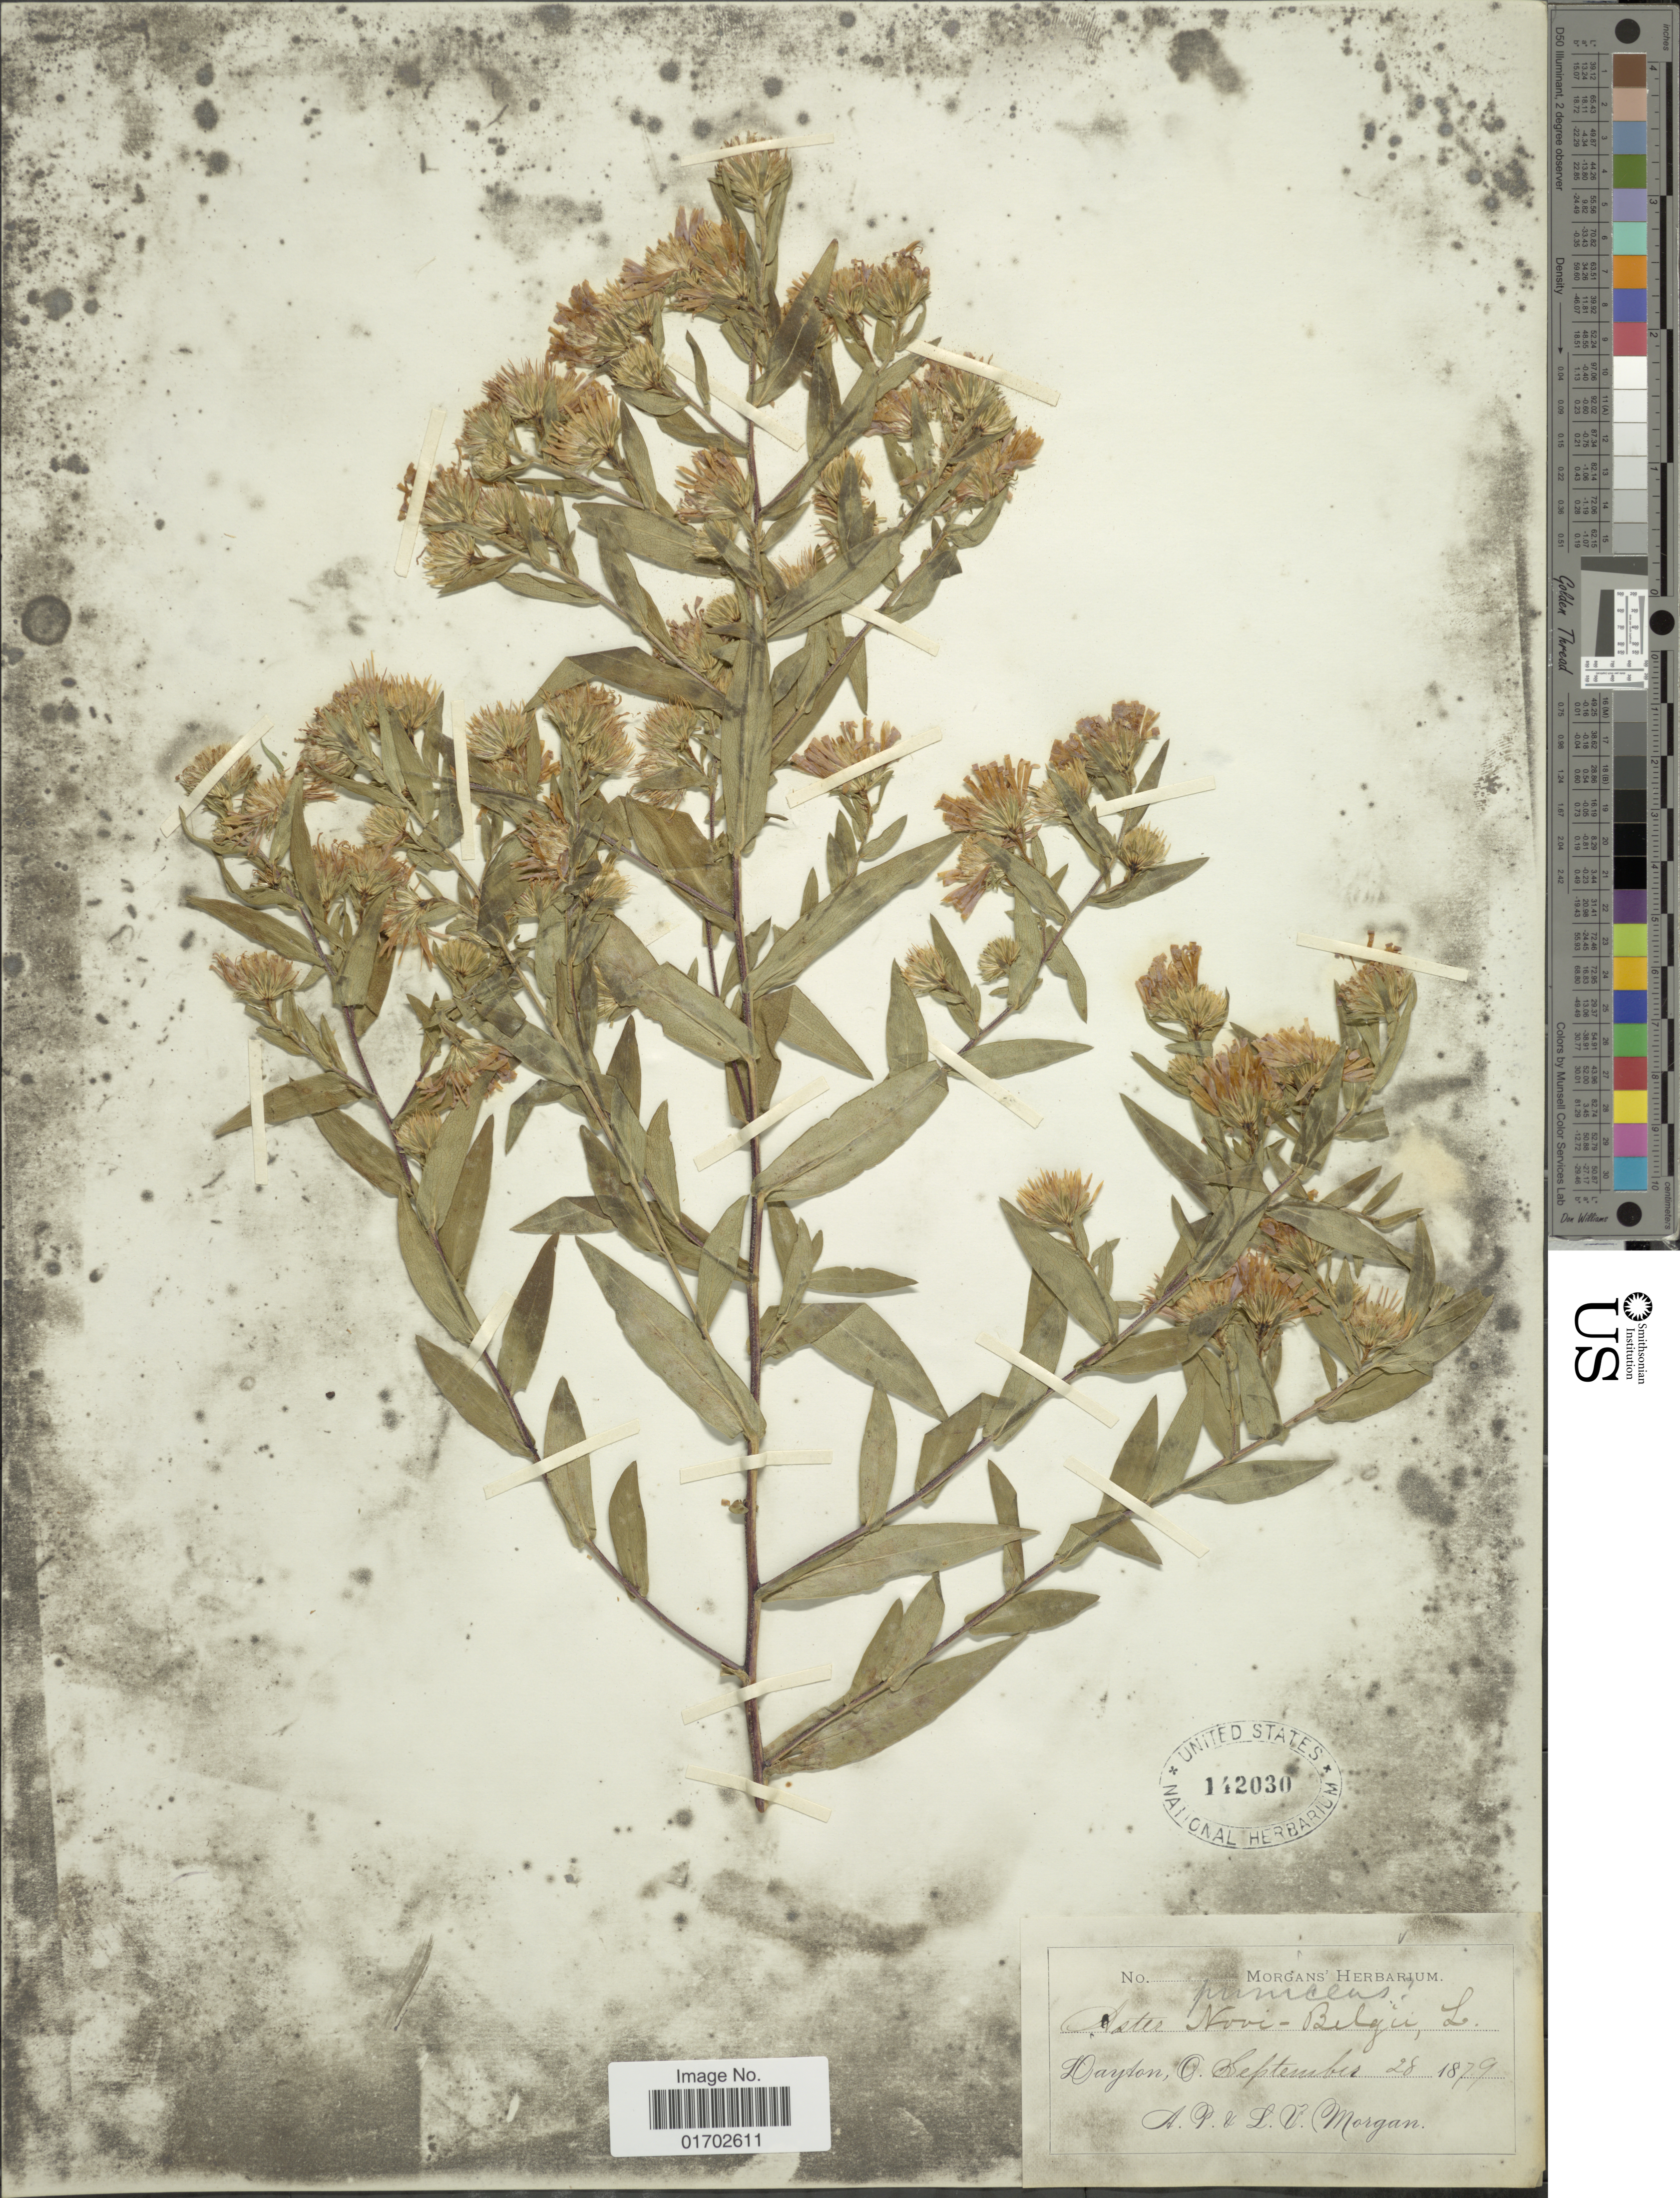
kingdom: Plantae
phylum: Tracheophyta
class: Magnoliopsida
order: Asterales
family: Asteraceae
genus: Symphyotrichum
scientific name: Symphyotrichum puniceum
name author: (L.) Á. Löve & D. Löve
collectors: A. Morgan & L. Morgan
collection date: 1879-09-28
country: United States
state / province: Ohio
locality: Dayton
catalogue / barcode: US 142030